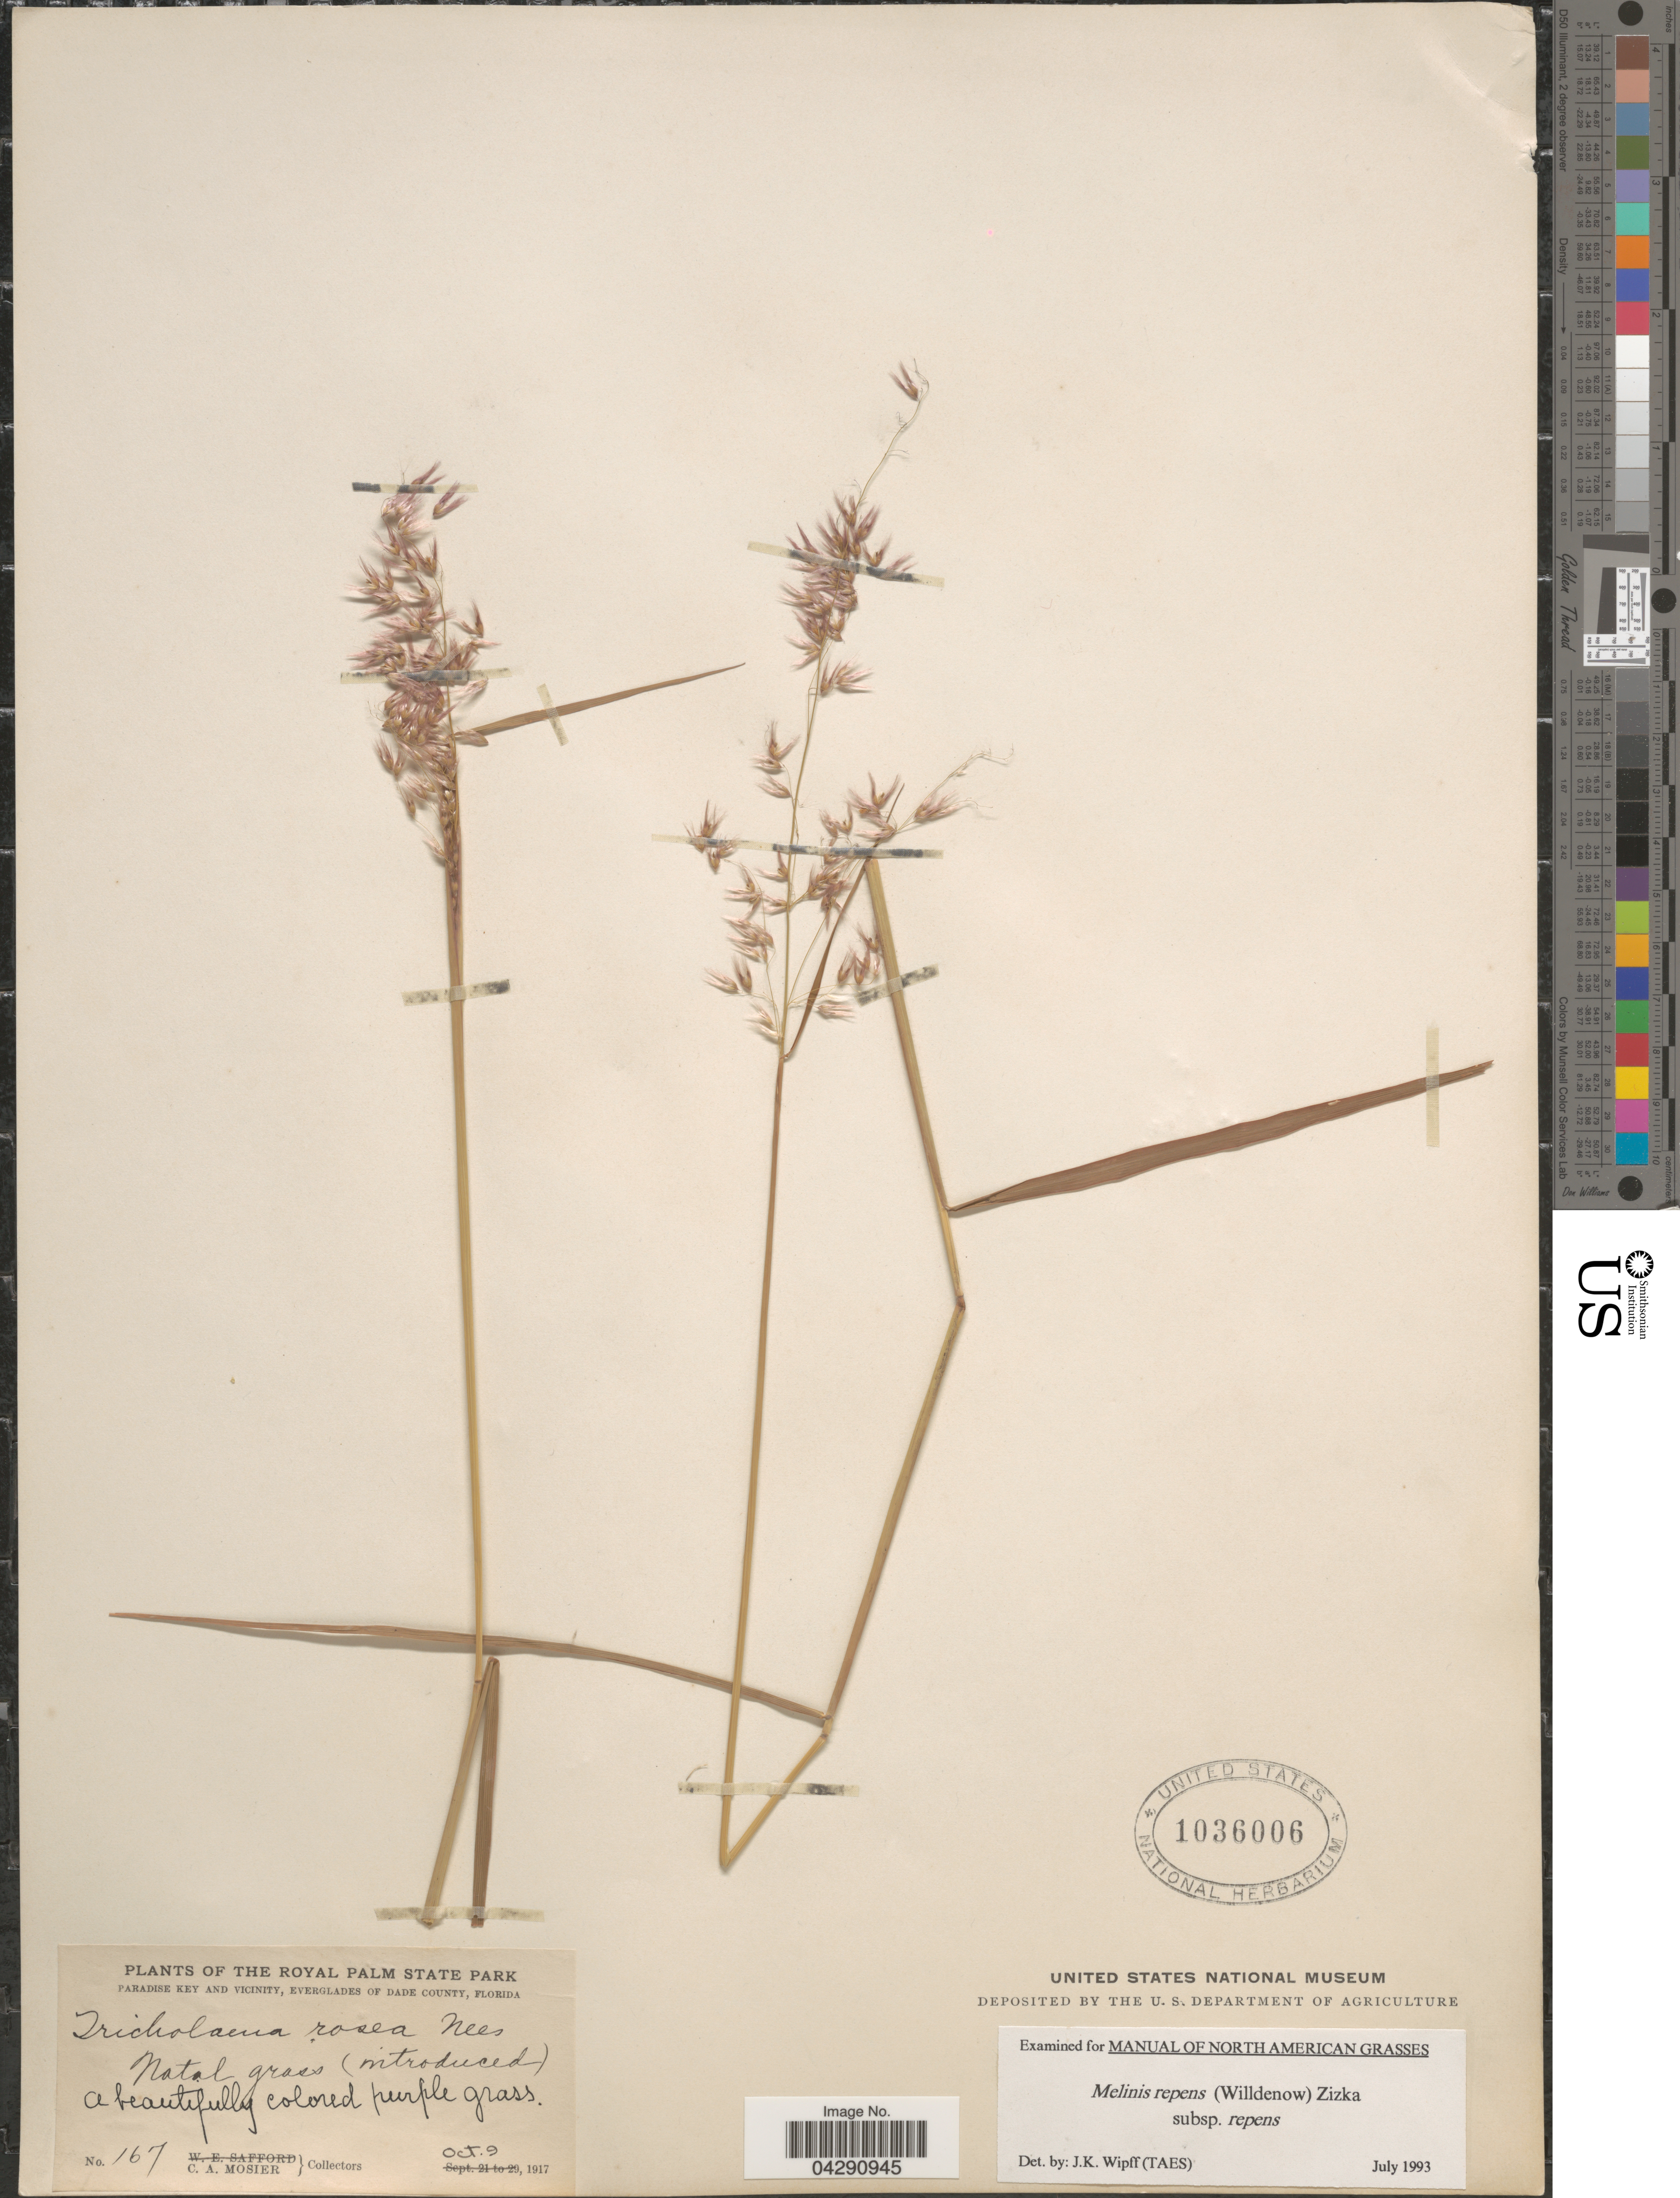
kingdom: Plantae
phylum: Tracheophyta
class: Liliopsida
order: Poales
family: Poaceae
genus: Melinis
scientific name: Melinis repens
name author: (Willd.) Zizka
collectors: C. A. Mosier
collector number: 167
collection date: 1917-10-09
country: United States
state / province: Florida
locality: The Royal Palm State Park. Paradise Key and Vicinity, Everglades of Dade County.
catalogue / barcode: US 1036006